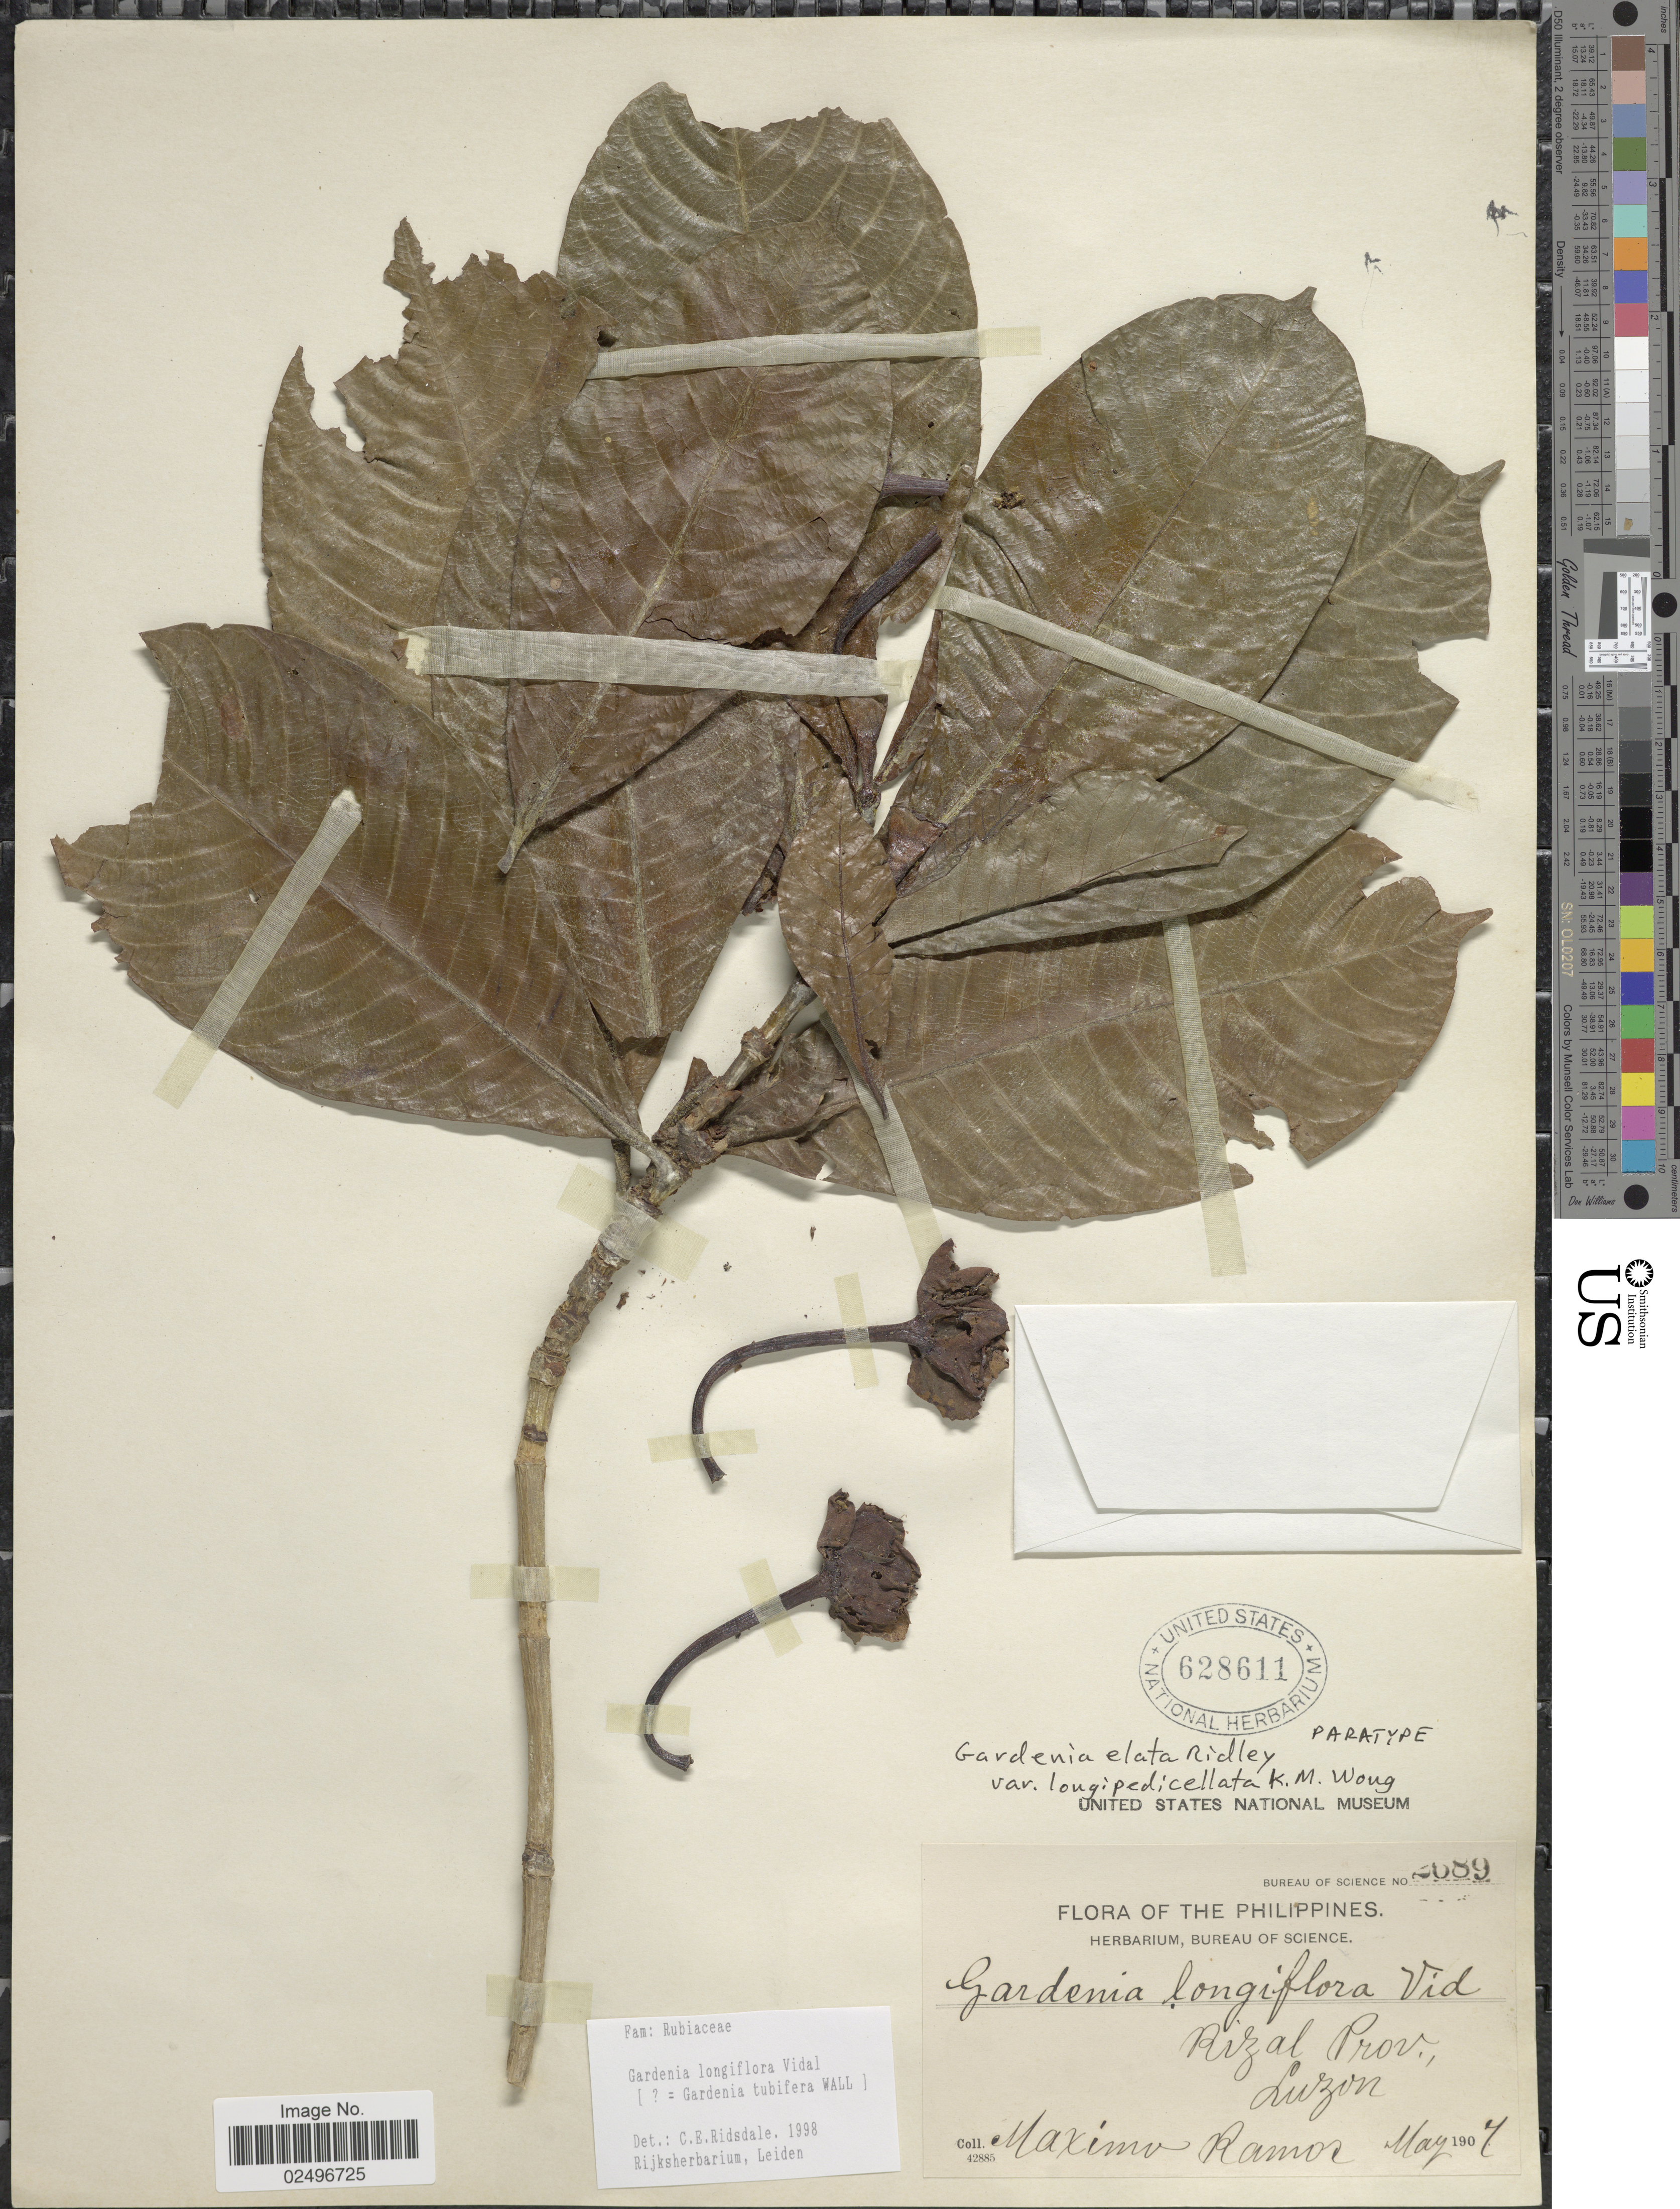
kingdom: Plantae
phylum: Tracheophyta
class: Magnoliopsida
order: Gentianales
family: Rubiaceae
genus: Gardenia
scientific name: Gardenia elata var. longipedicellata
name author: K.M. Wong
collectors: M. Ramos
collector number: Bureau of Science 2689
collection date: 1907-05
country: Philippines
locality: Rizal Prov., Luzon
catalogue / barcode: US 628611